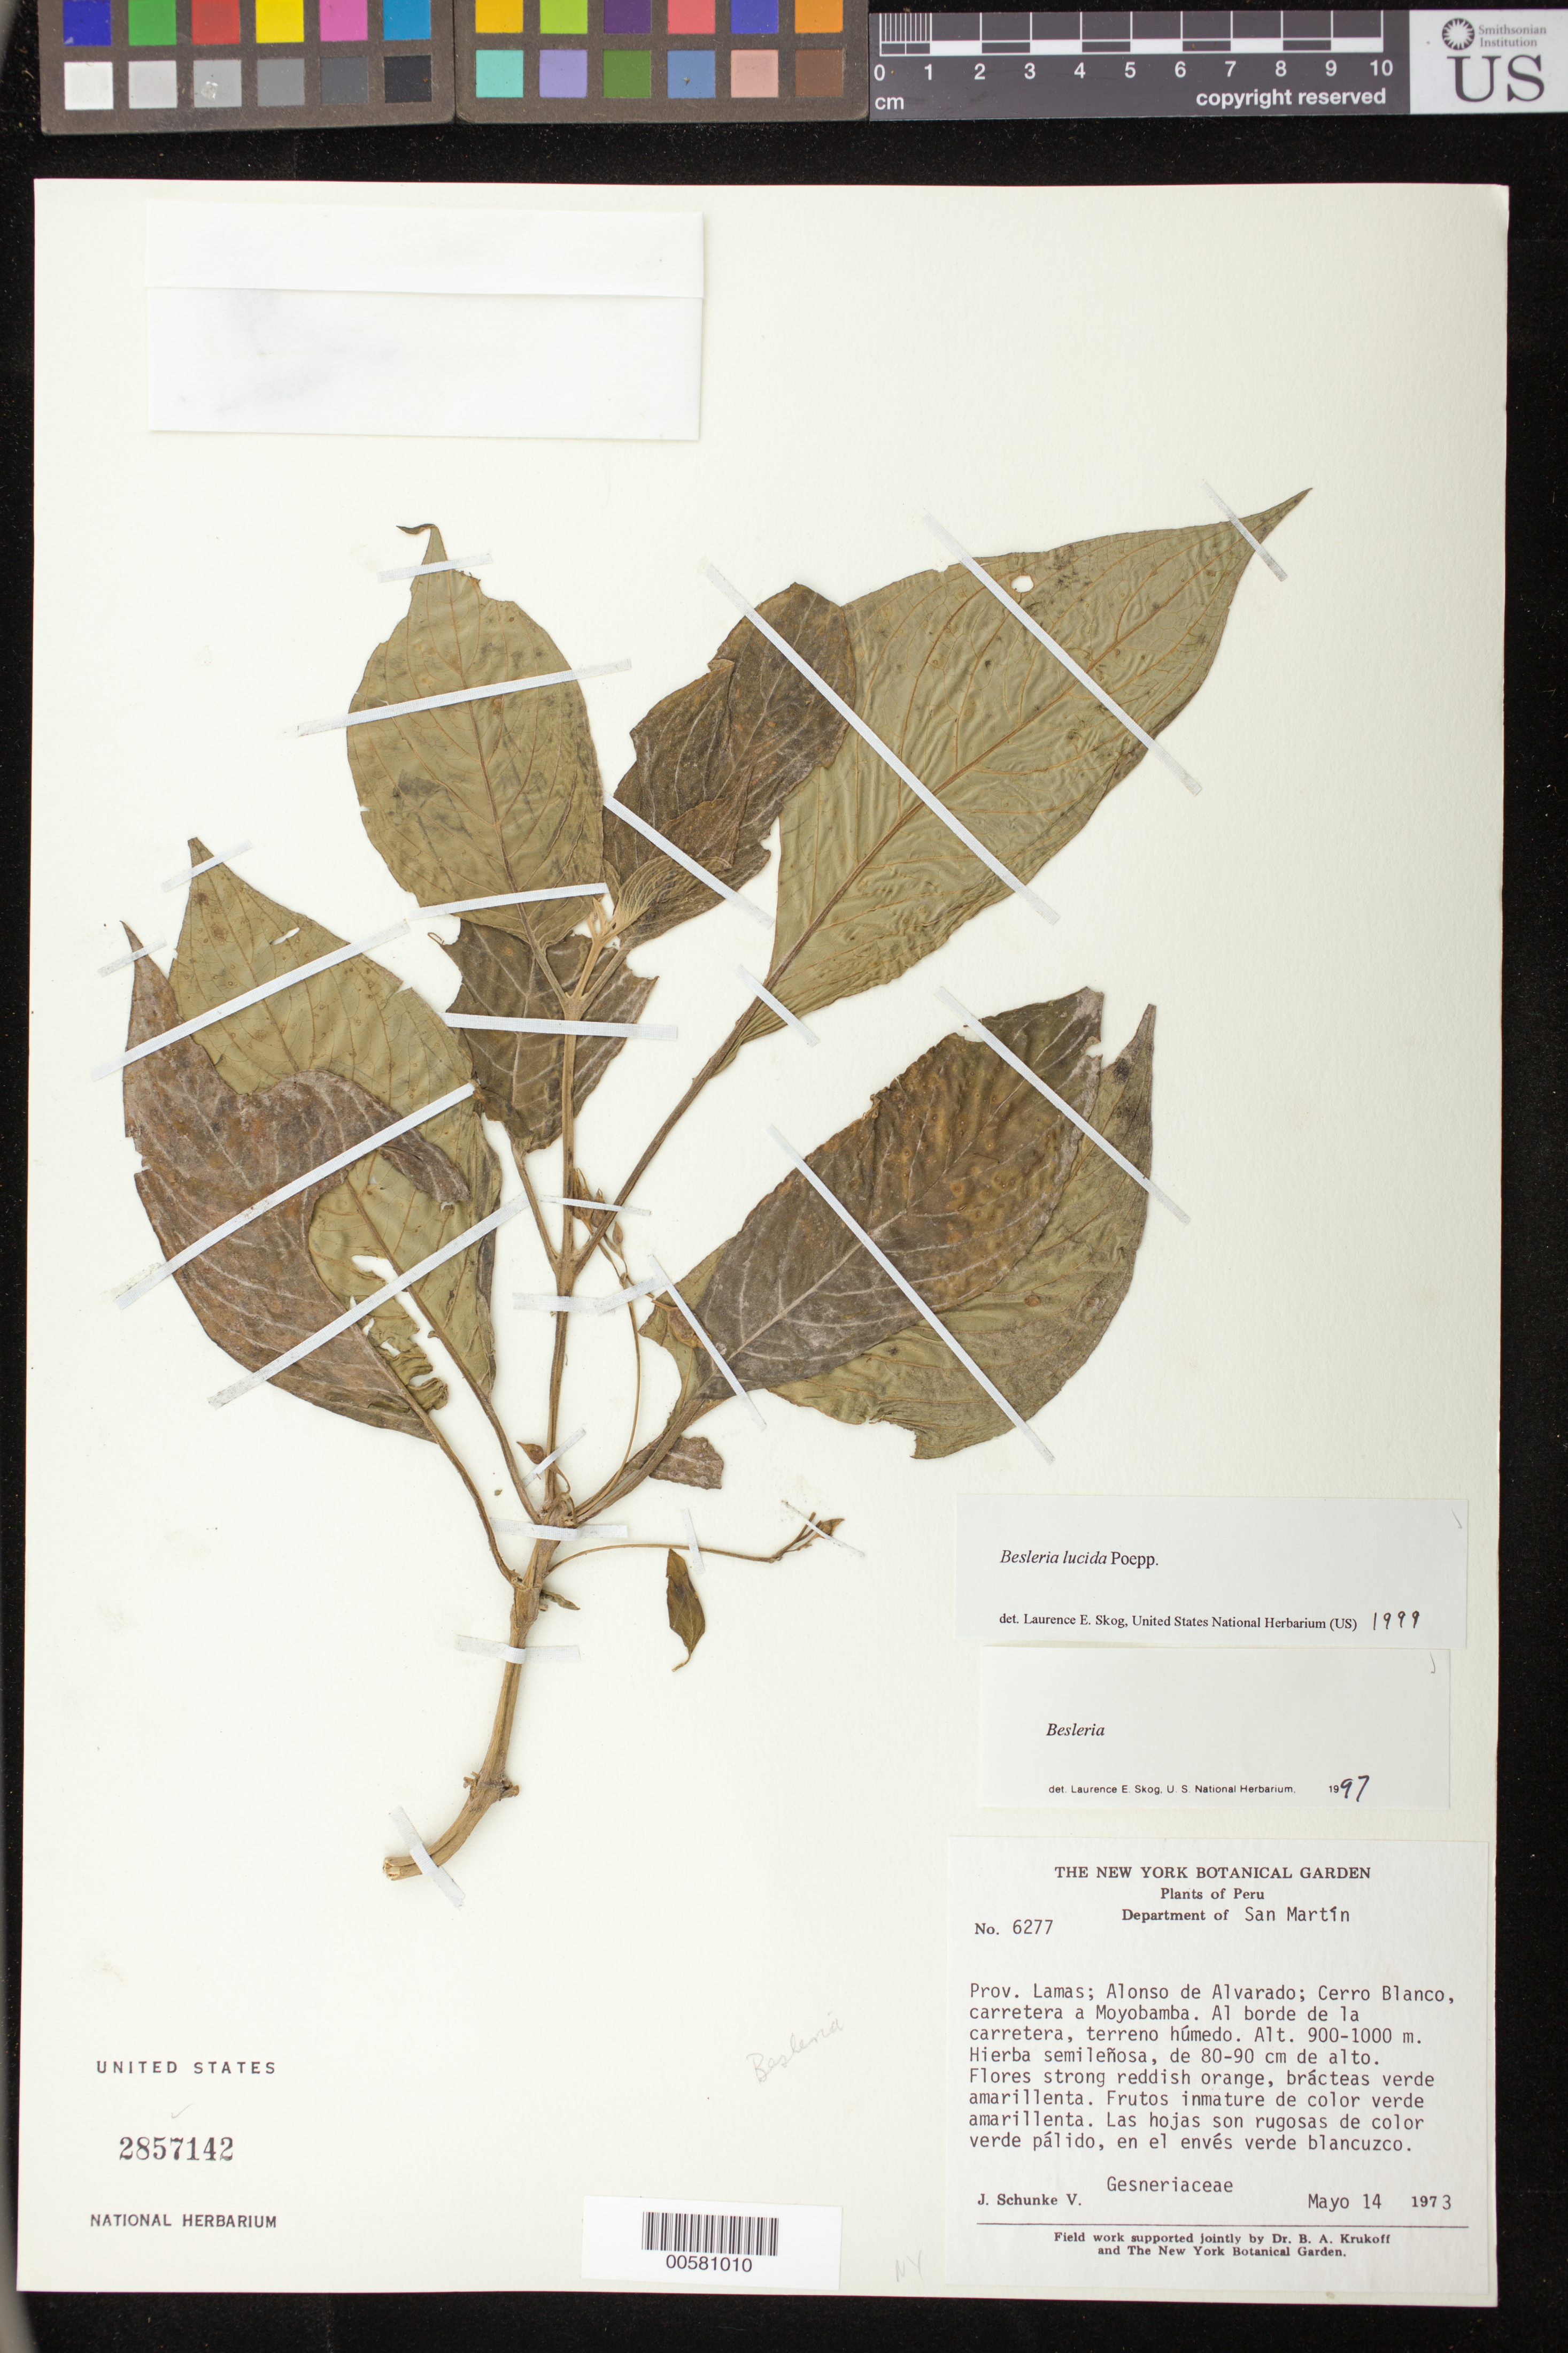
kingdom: Plantae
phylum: Tracheophyta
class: Magnoliopsida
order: Lamiales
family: Gesneriaceae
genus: Besleria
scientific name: Besleria lucida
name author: Poepp.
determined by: Skog, Laurence E.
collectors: J. Schunke Vigo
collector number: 6277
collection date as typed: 14 May 1973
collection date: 1973-05-14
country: Peru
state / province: San Martín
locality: Prov. Lamas; Alonso de Alvarado, Cerro Blanco, carretera a Moyobamba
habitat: Al borde de la carretera, terreno húmedo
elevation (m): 900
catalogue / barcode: US 2857142